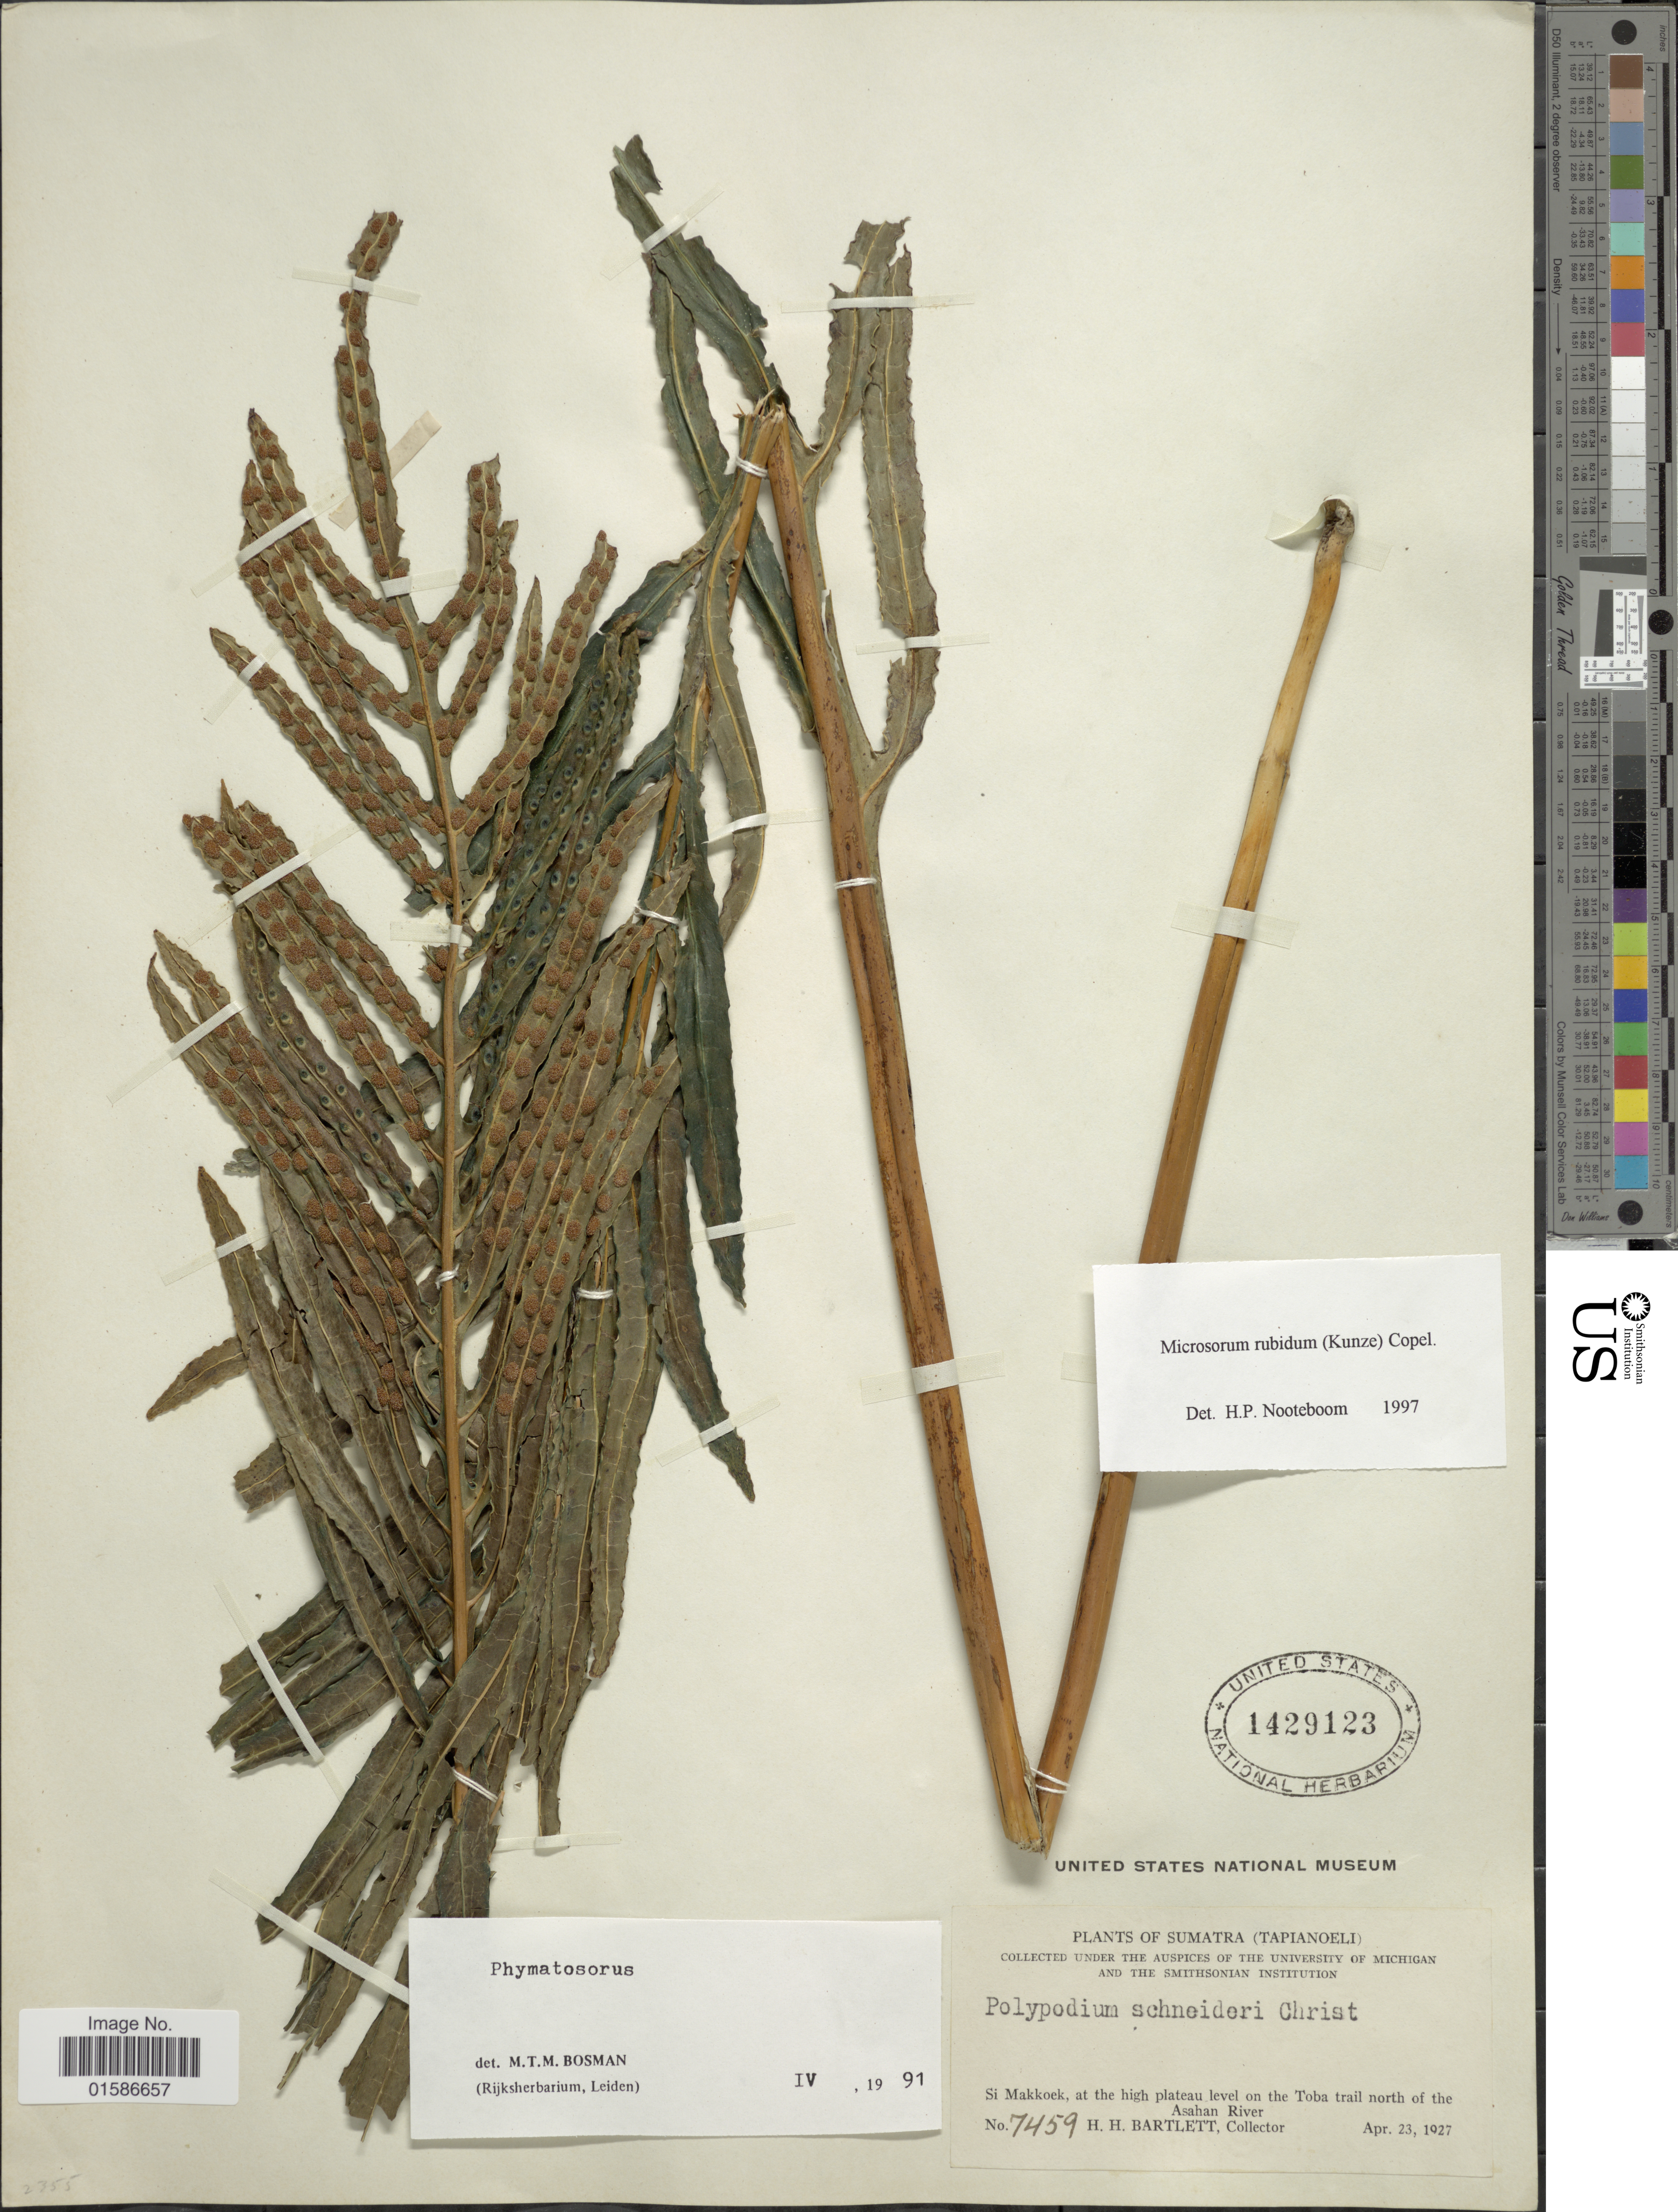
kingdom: Plantae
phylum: Tracheophyta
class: Polypodiopsida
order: Polypodiales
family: Polypodiaceae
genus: Microsorum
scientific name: Microsorum rubidum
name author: (Kunze) Copel.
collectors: H. H. Bartlett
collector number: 7459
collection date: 1927-04-23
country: Indonesia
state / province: Sumatra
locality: (Tapianoeli) Si Makkoek, at the high plateau level on the Toba trail north of the Asahan River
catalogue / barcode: US 1429123